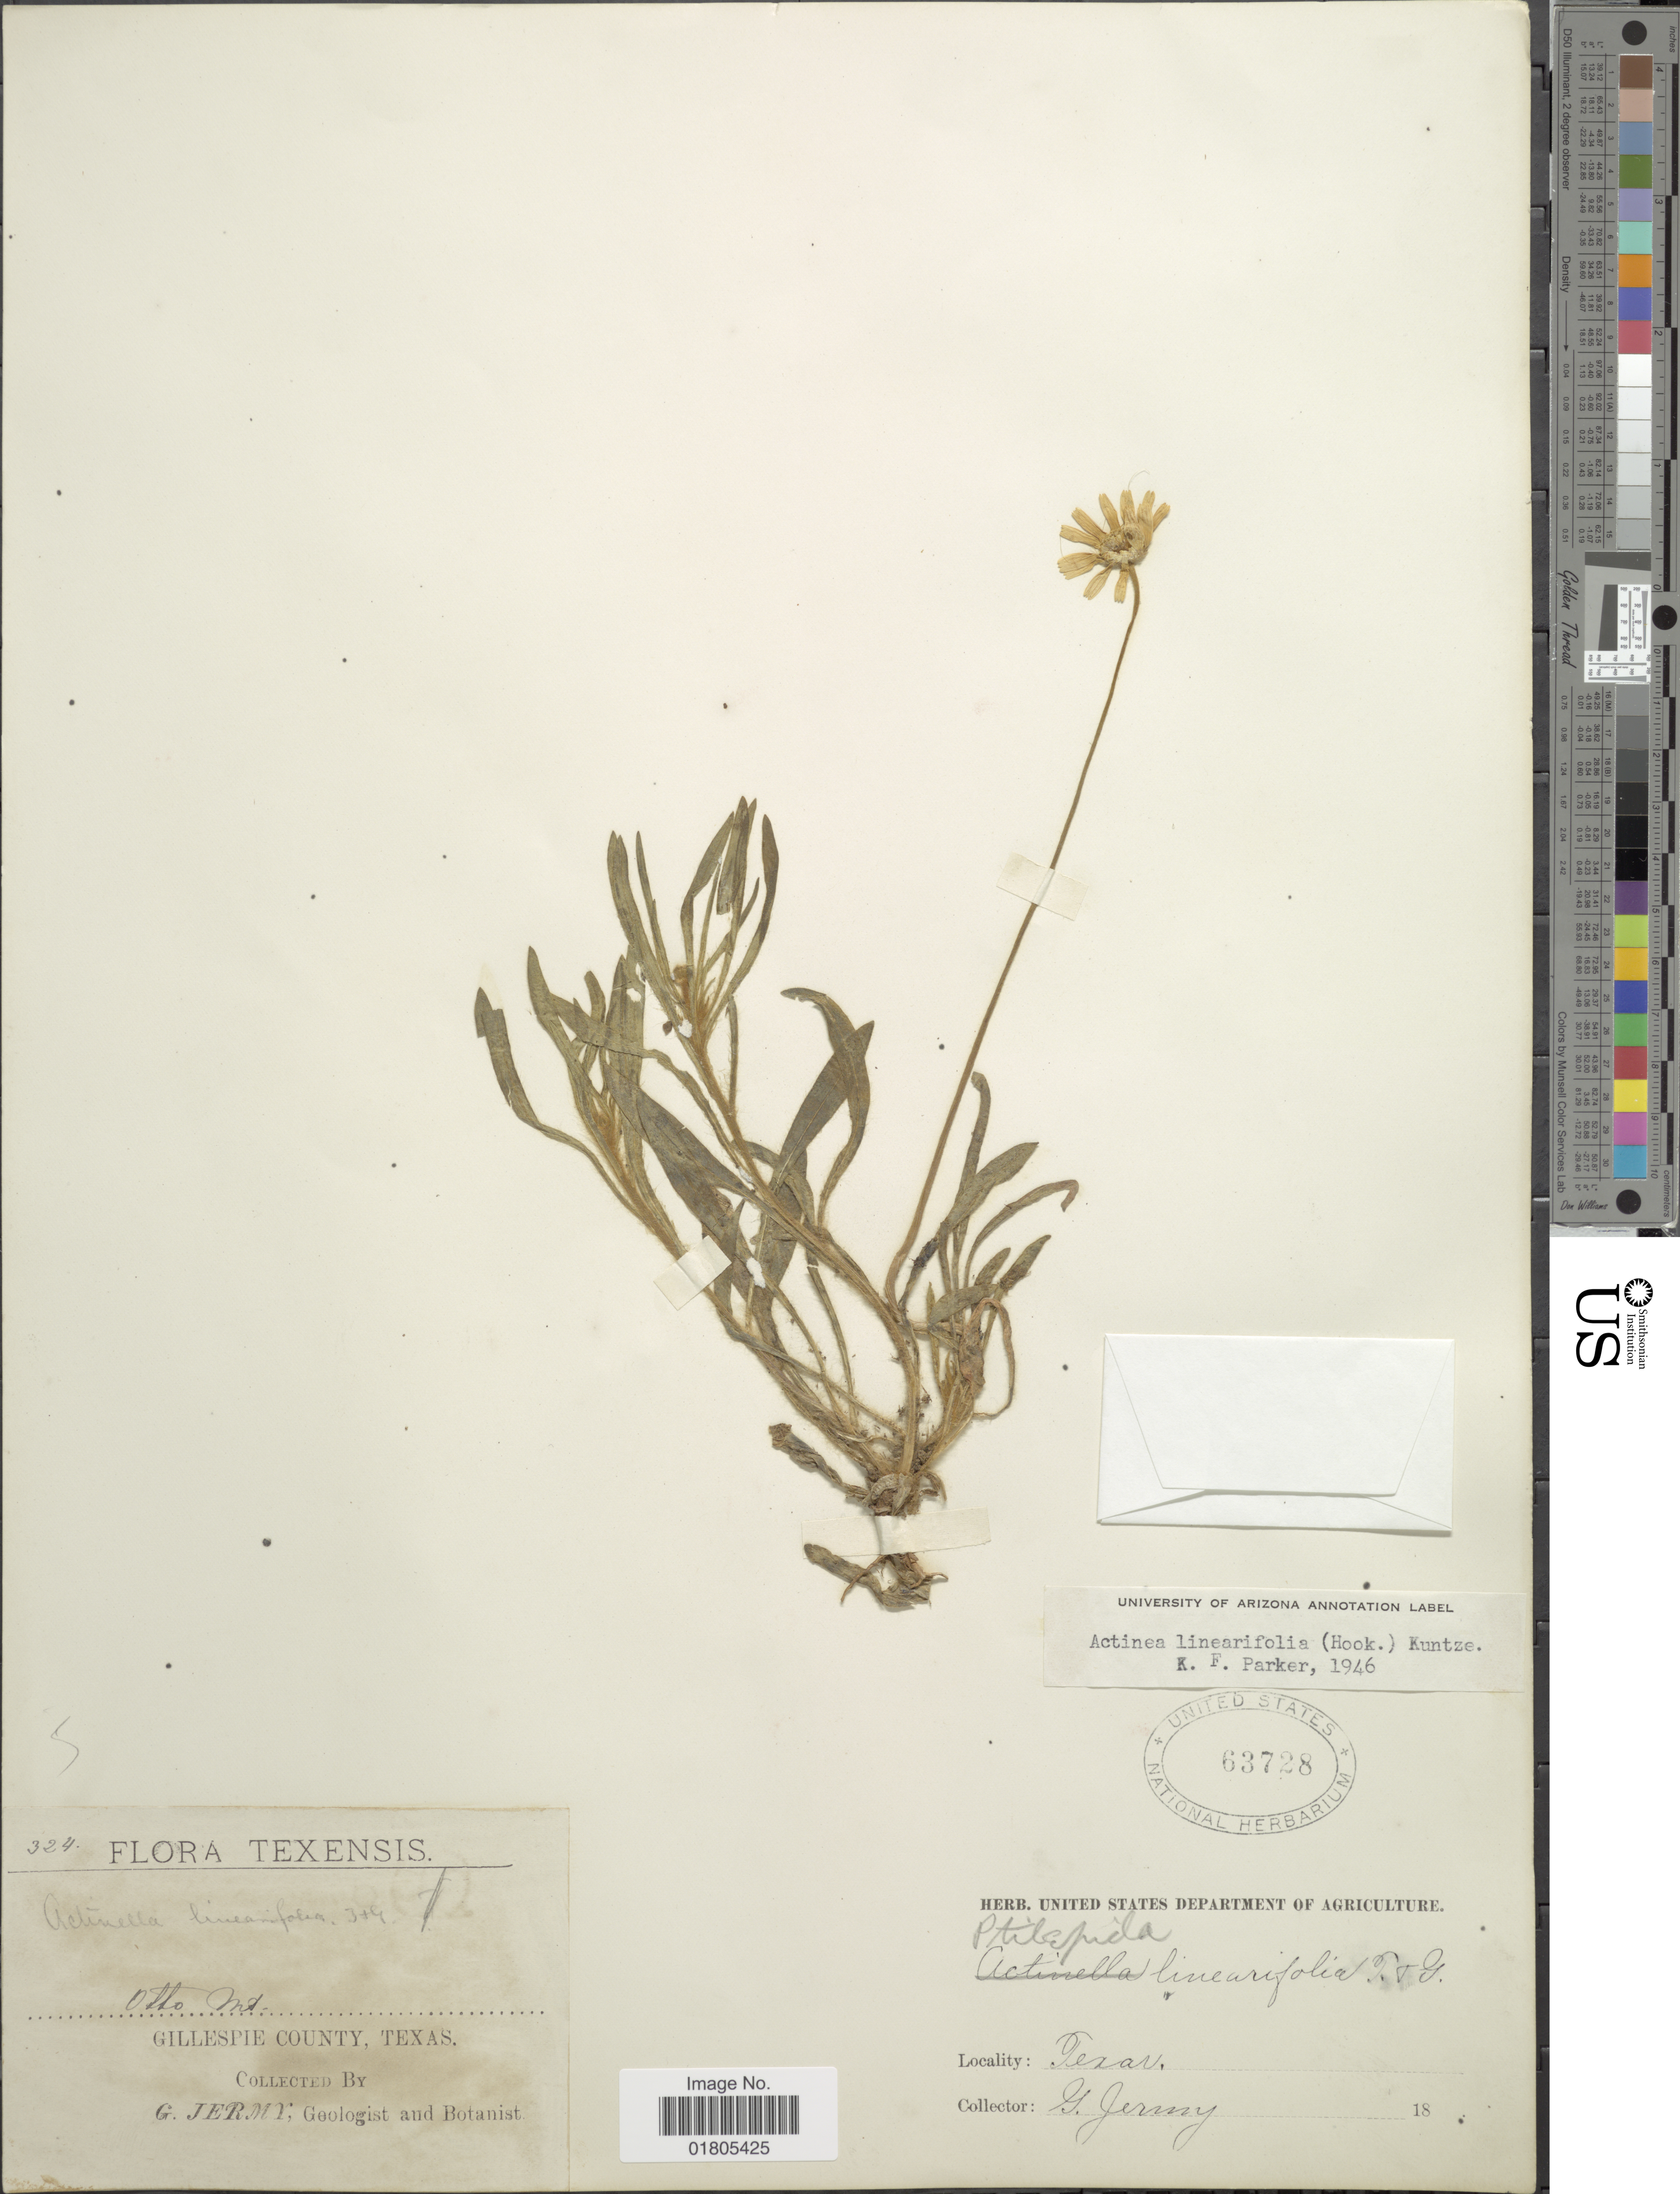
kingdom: Plantae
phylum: Tracheophyta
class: Magnoliopsida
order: Asterales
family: Asteraceae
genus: Actinea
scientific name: Actinea linearifolia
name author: (Hook.) Kuntze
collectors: G. Jermy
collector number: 324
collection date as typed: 18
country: United States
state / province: Texas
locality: Otto Mt. Gillespie County, Texas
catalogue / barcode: US 63728